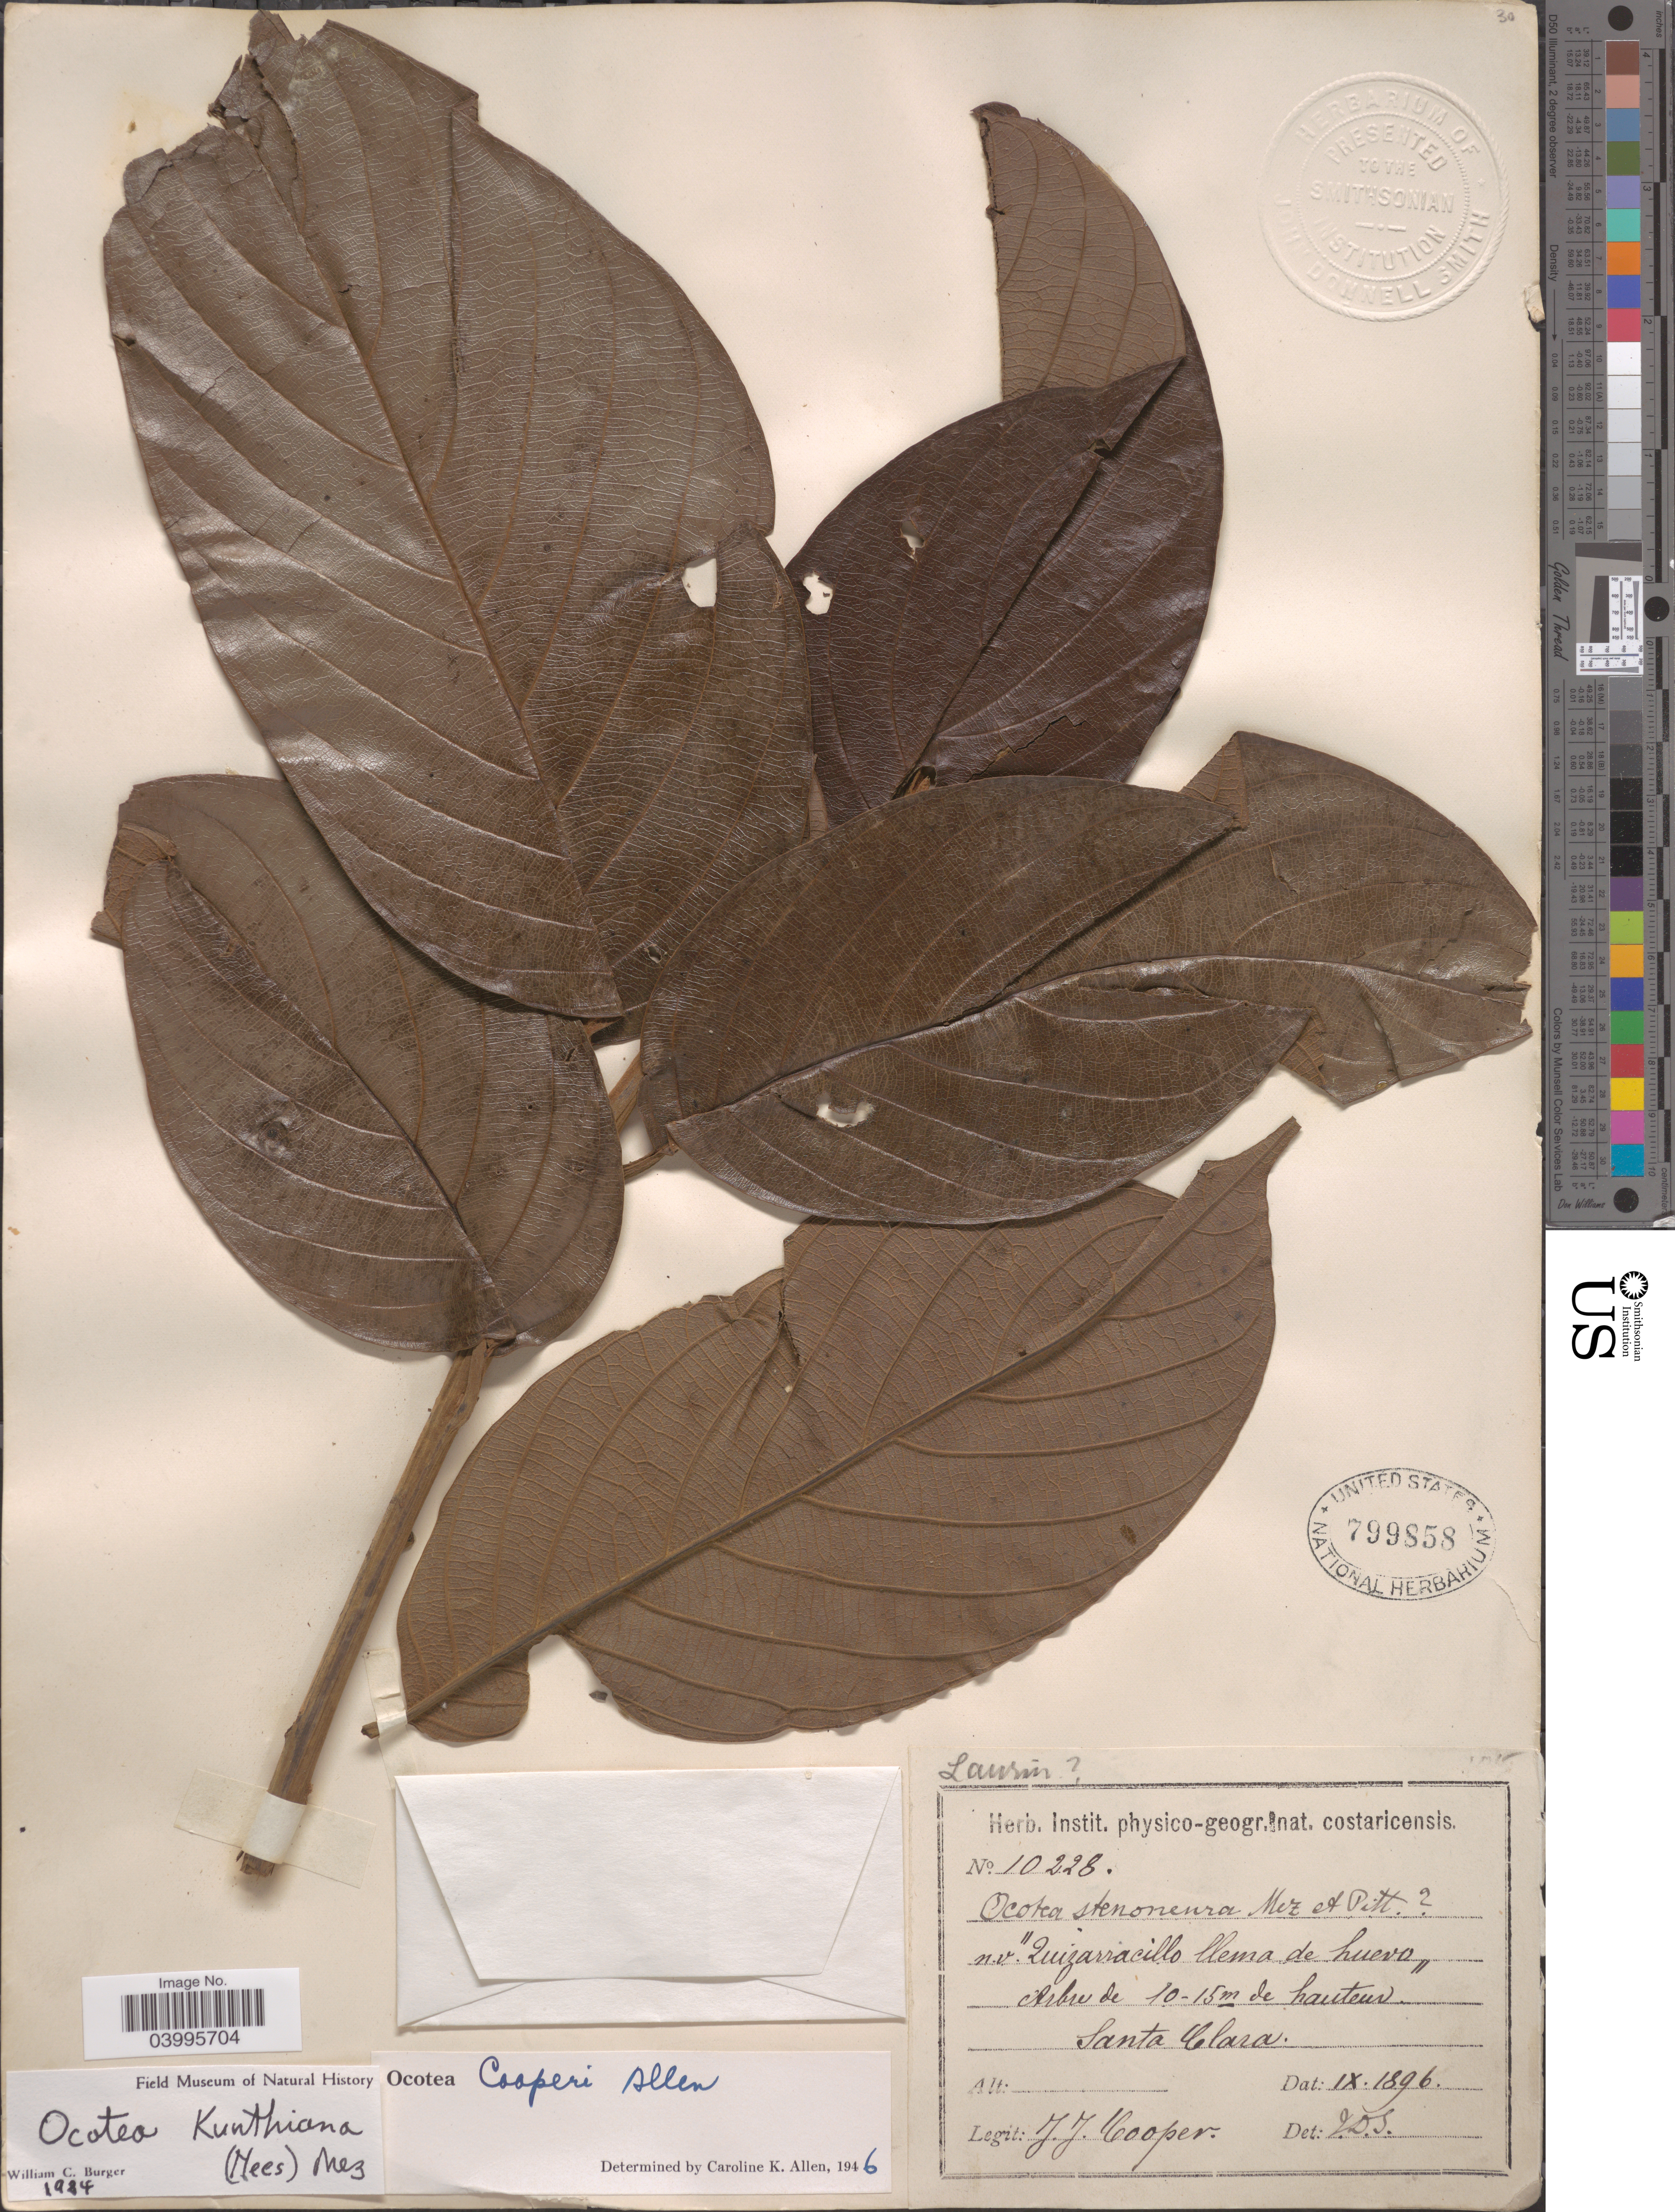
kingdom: Plantae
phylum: Tracheophyta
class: Magnoliopsida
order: Laurales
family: Lauraceae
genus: Ocotea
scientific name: Ocotea kunthiana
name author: (Nees) Mez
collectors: J. J. Cooper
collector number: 10228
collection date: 1896-09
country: Costa Rica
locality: Arbre de 10-15 m de hauteur Santa Clara.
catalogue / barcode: US 799858